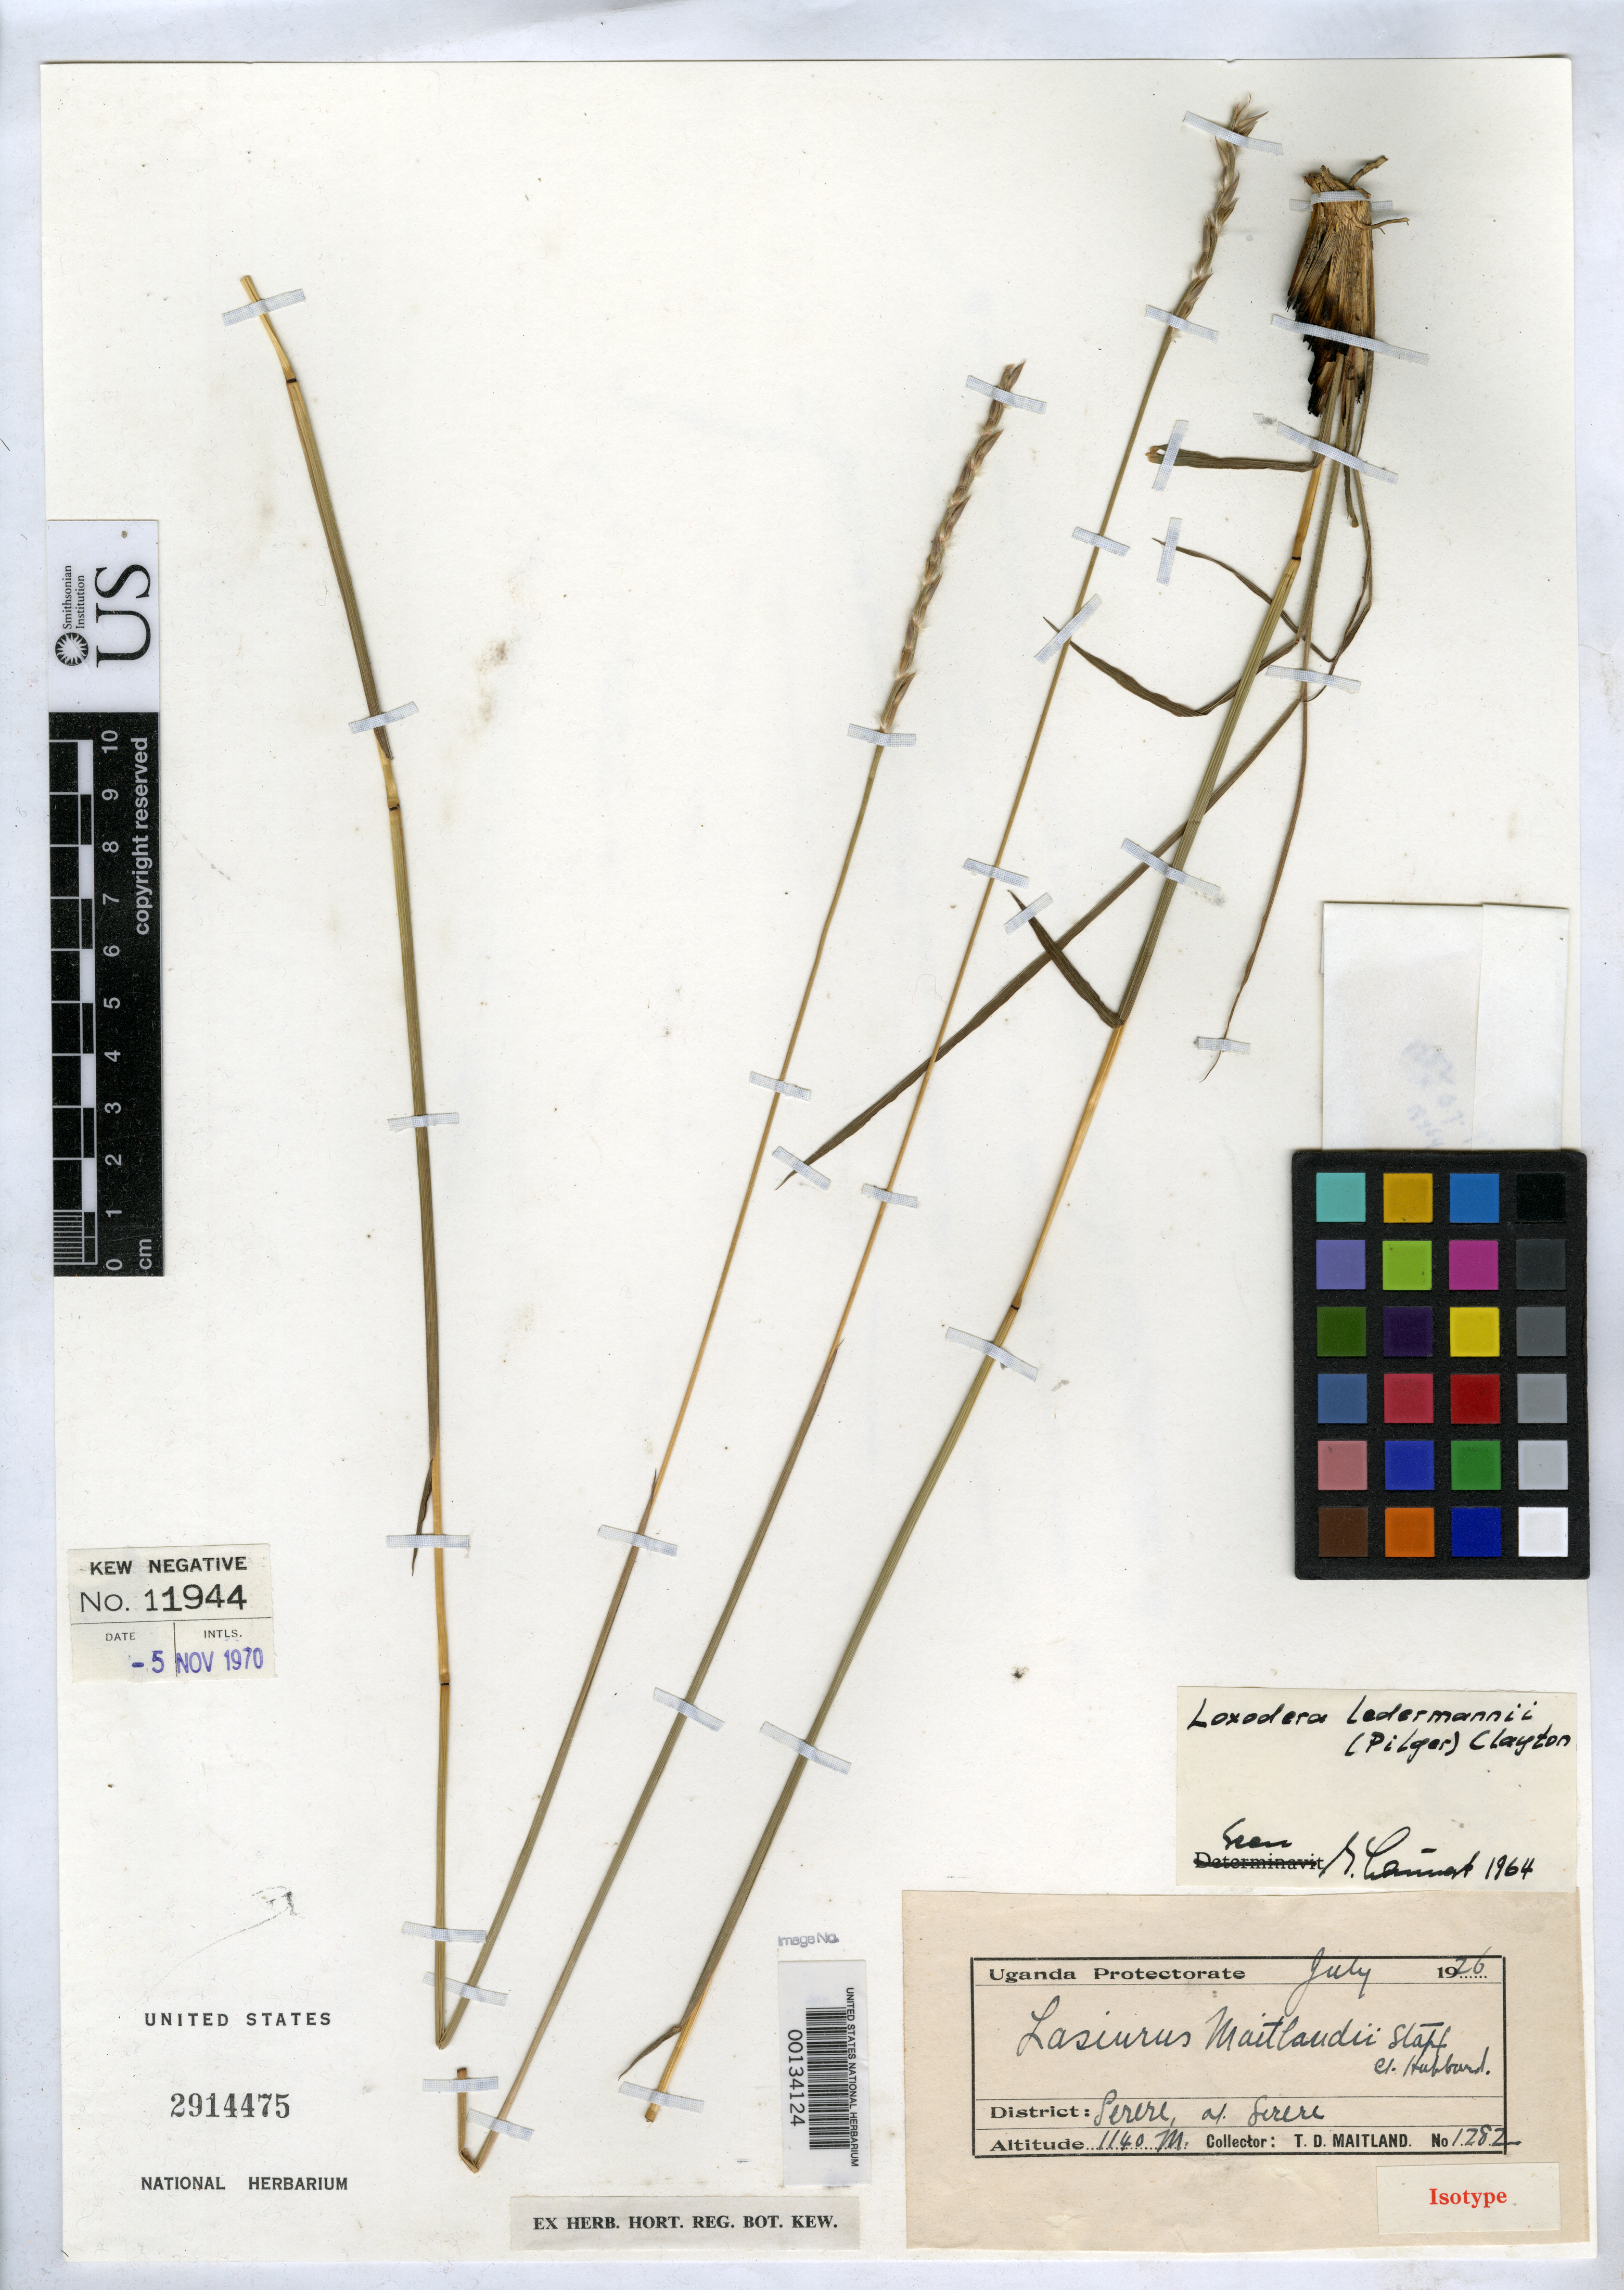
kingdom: Plantae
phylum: Tracheophyta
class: Liliopsida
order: Poales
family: Poaceae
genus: Lasiurus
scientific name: Lasiurus maitlandii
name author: Stapf & C.E. Hubb.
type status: Isotype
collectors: T. Maitland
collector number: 1282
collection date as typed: Jul 1926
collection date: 1926-07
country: Uganda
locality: Serere.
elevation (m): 1140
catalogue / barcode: US 2914475